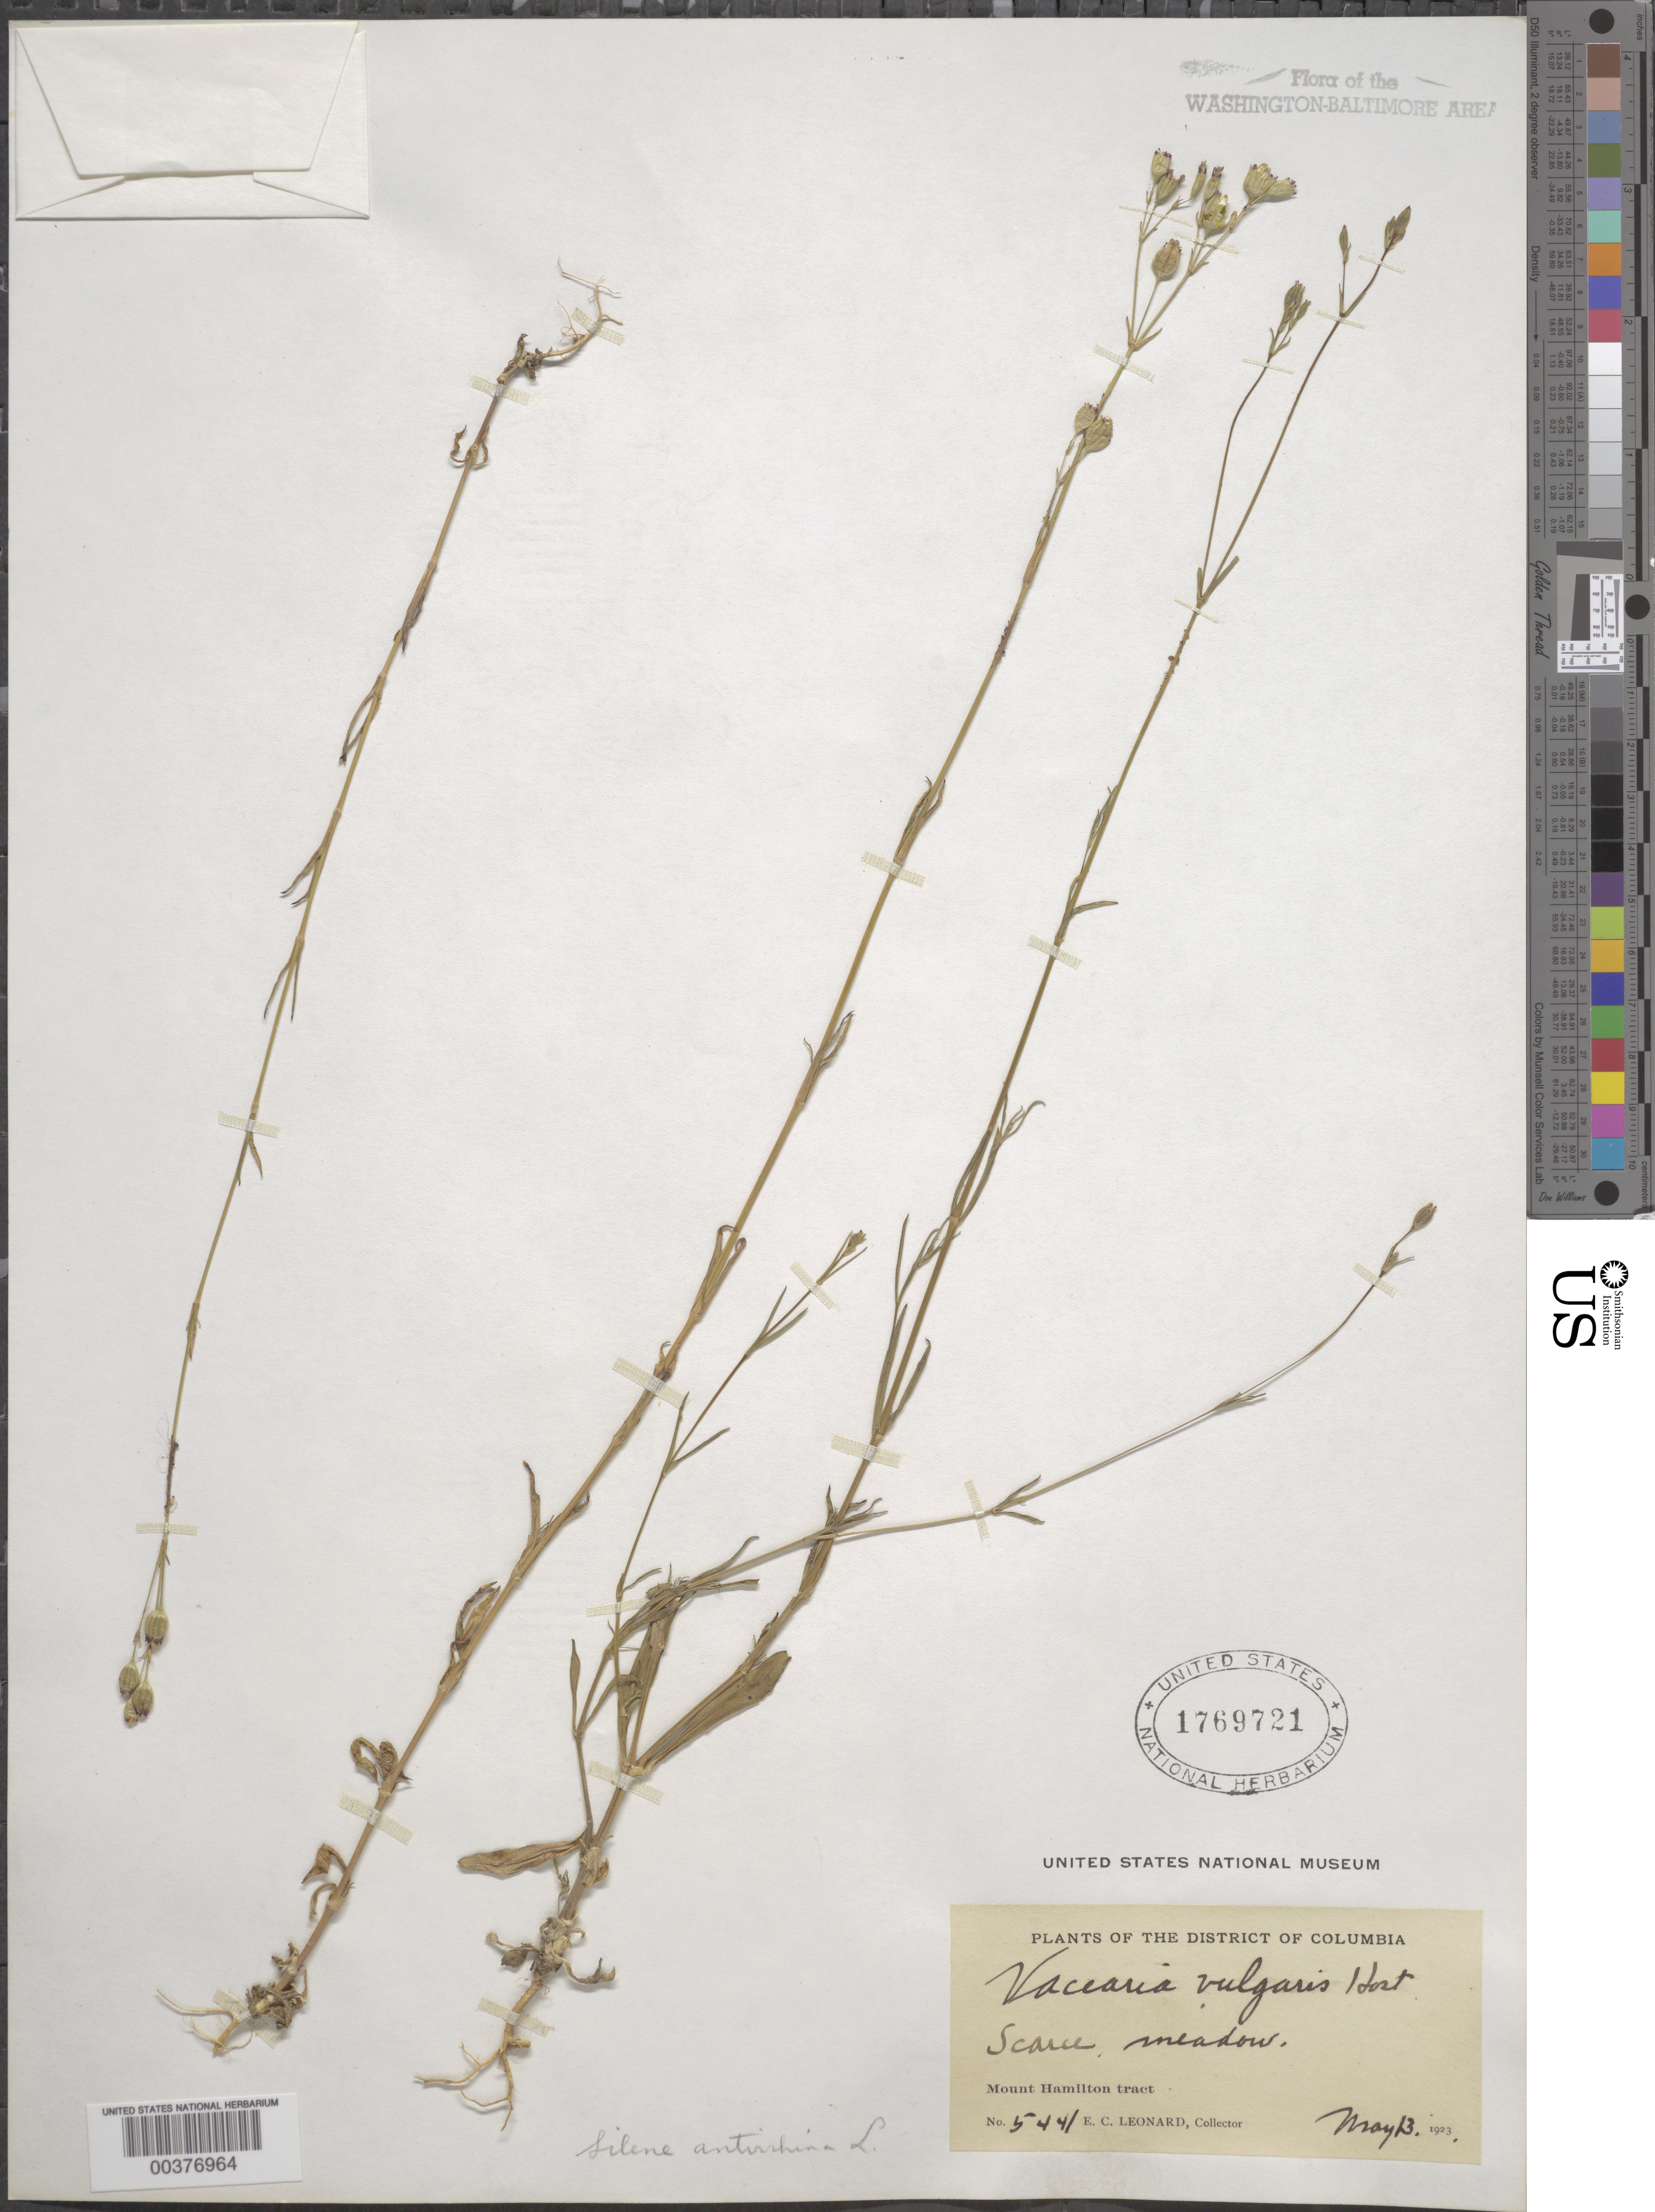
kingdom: Plantae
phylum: Tracheophyta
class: Magnoliopsida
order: Caryophyllales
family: Caryophyllaceae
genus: Silene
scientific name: Silene antirrhina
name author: L.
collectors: E. C. Leonard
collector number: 5441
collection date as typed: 13 May 1923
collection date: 1923-05-13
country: United States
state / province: District of Columbia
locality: Mount Hamilton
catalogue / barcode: US 1769721